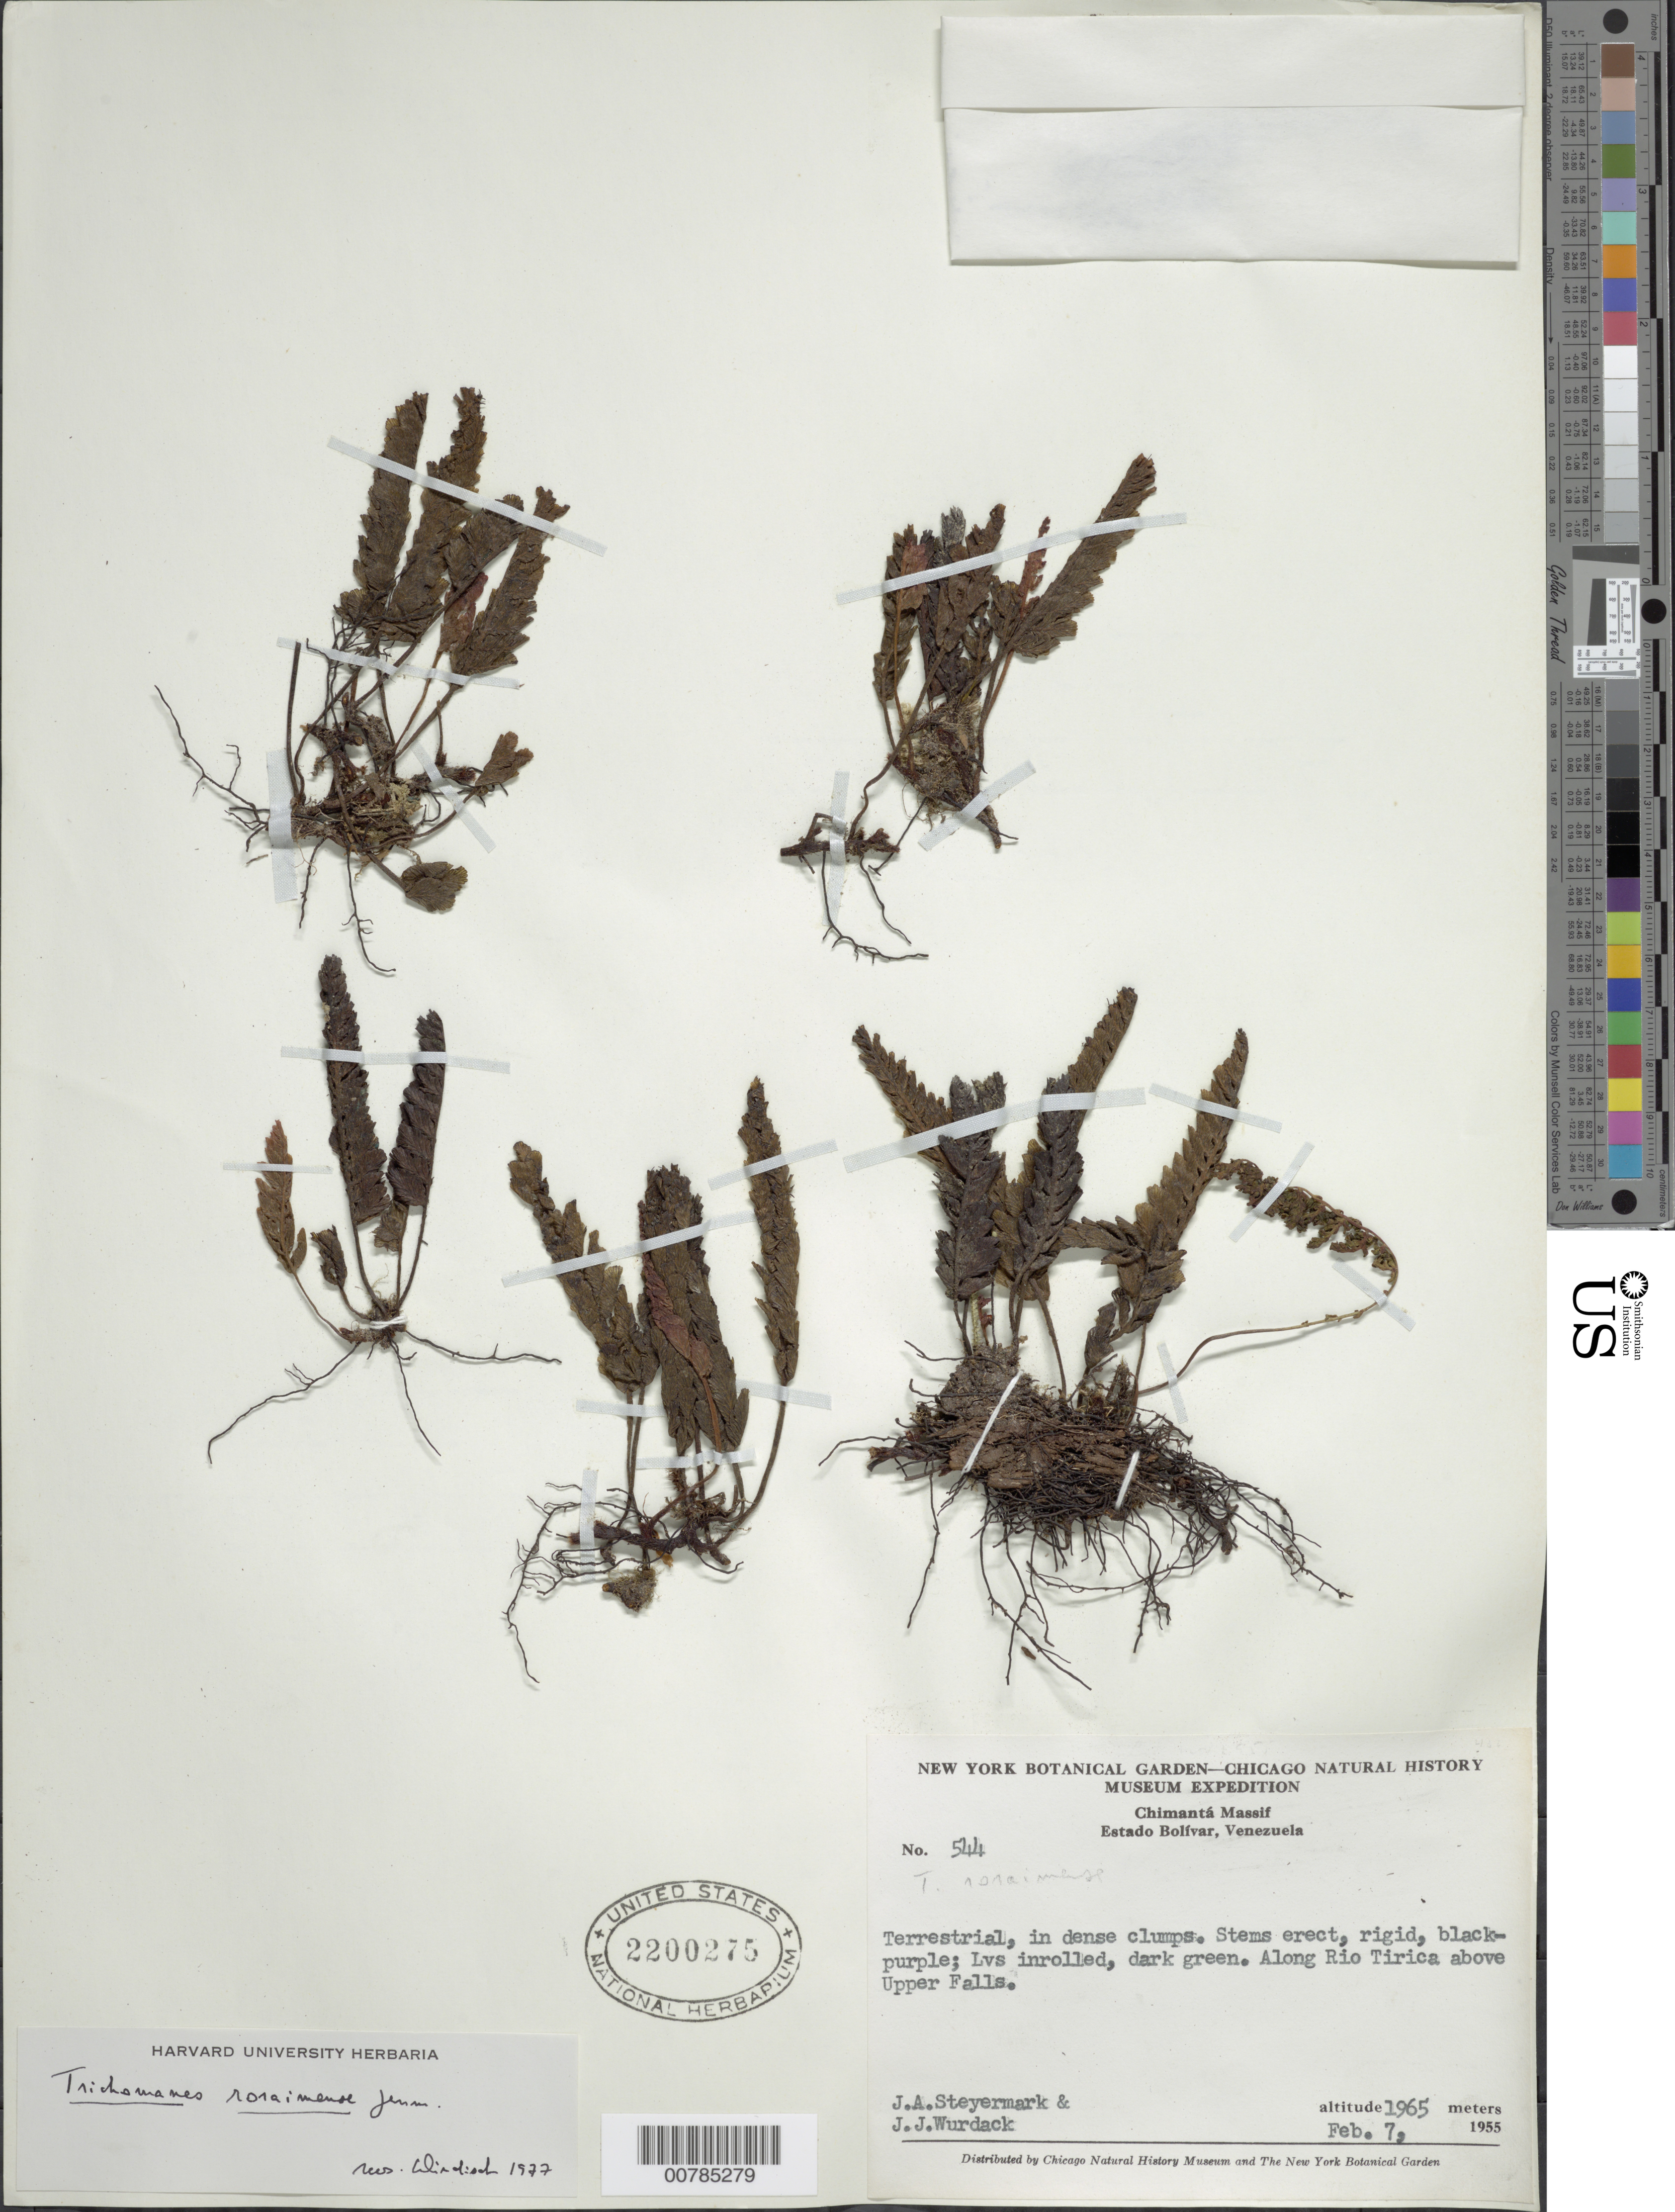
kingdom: Plantae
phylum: Tracheophyta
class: Polypodiopsida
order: Hymenophyllales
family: Hymenophyllaceae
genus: Trichomanes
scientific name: Trichomanes roraimense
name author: Jenman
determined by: Windisch, Paulo Guenter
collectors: J. Steyermark & J. J. Wurdack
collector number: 55 544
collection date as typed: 7-Feb-55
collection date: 1955-02-07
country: Venezuela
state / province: Bolívar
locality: Chimantá Massif, above Upper Falls of Río Tirica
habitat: Along river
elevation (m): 1965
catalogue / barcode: US 2200275